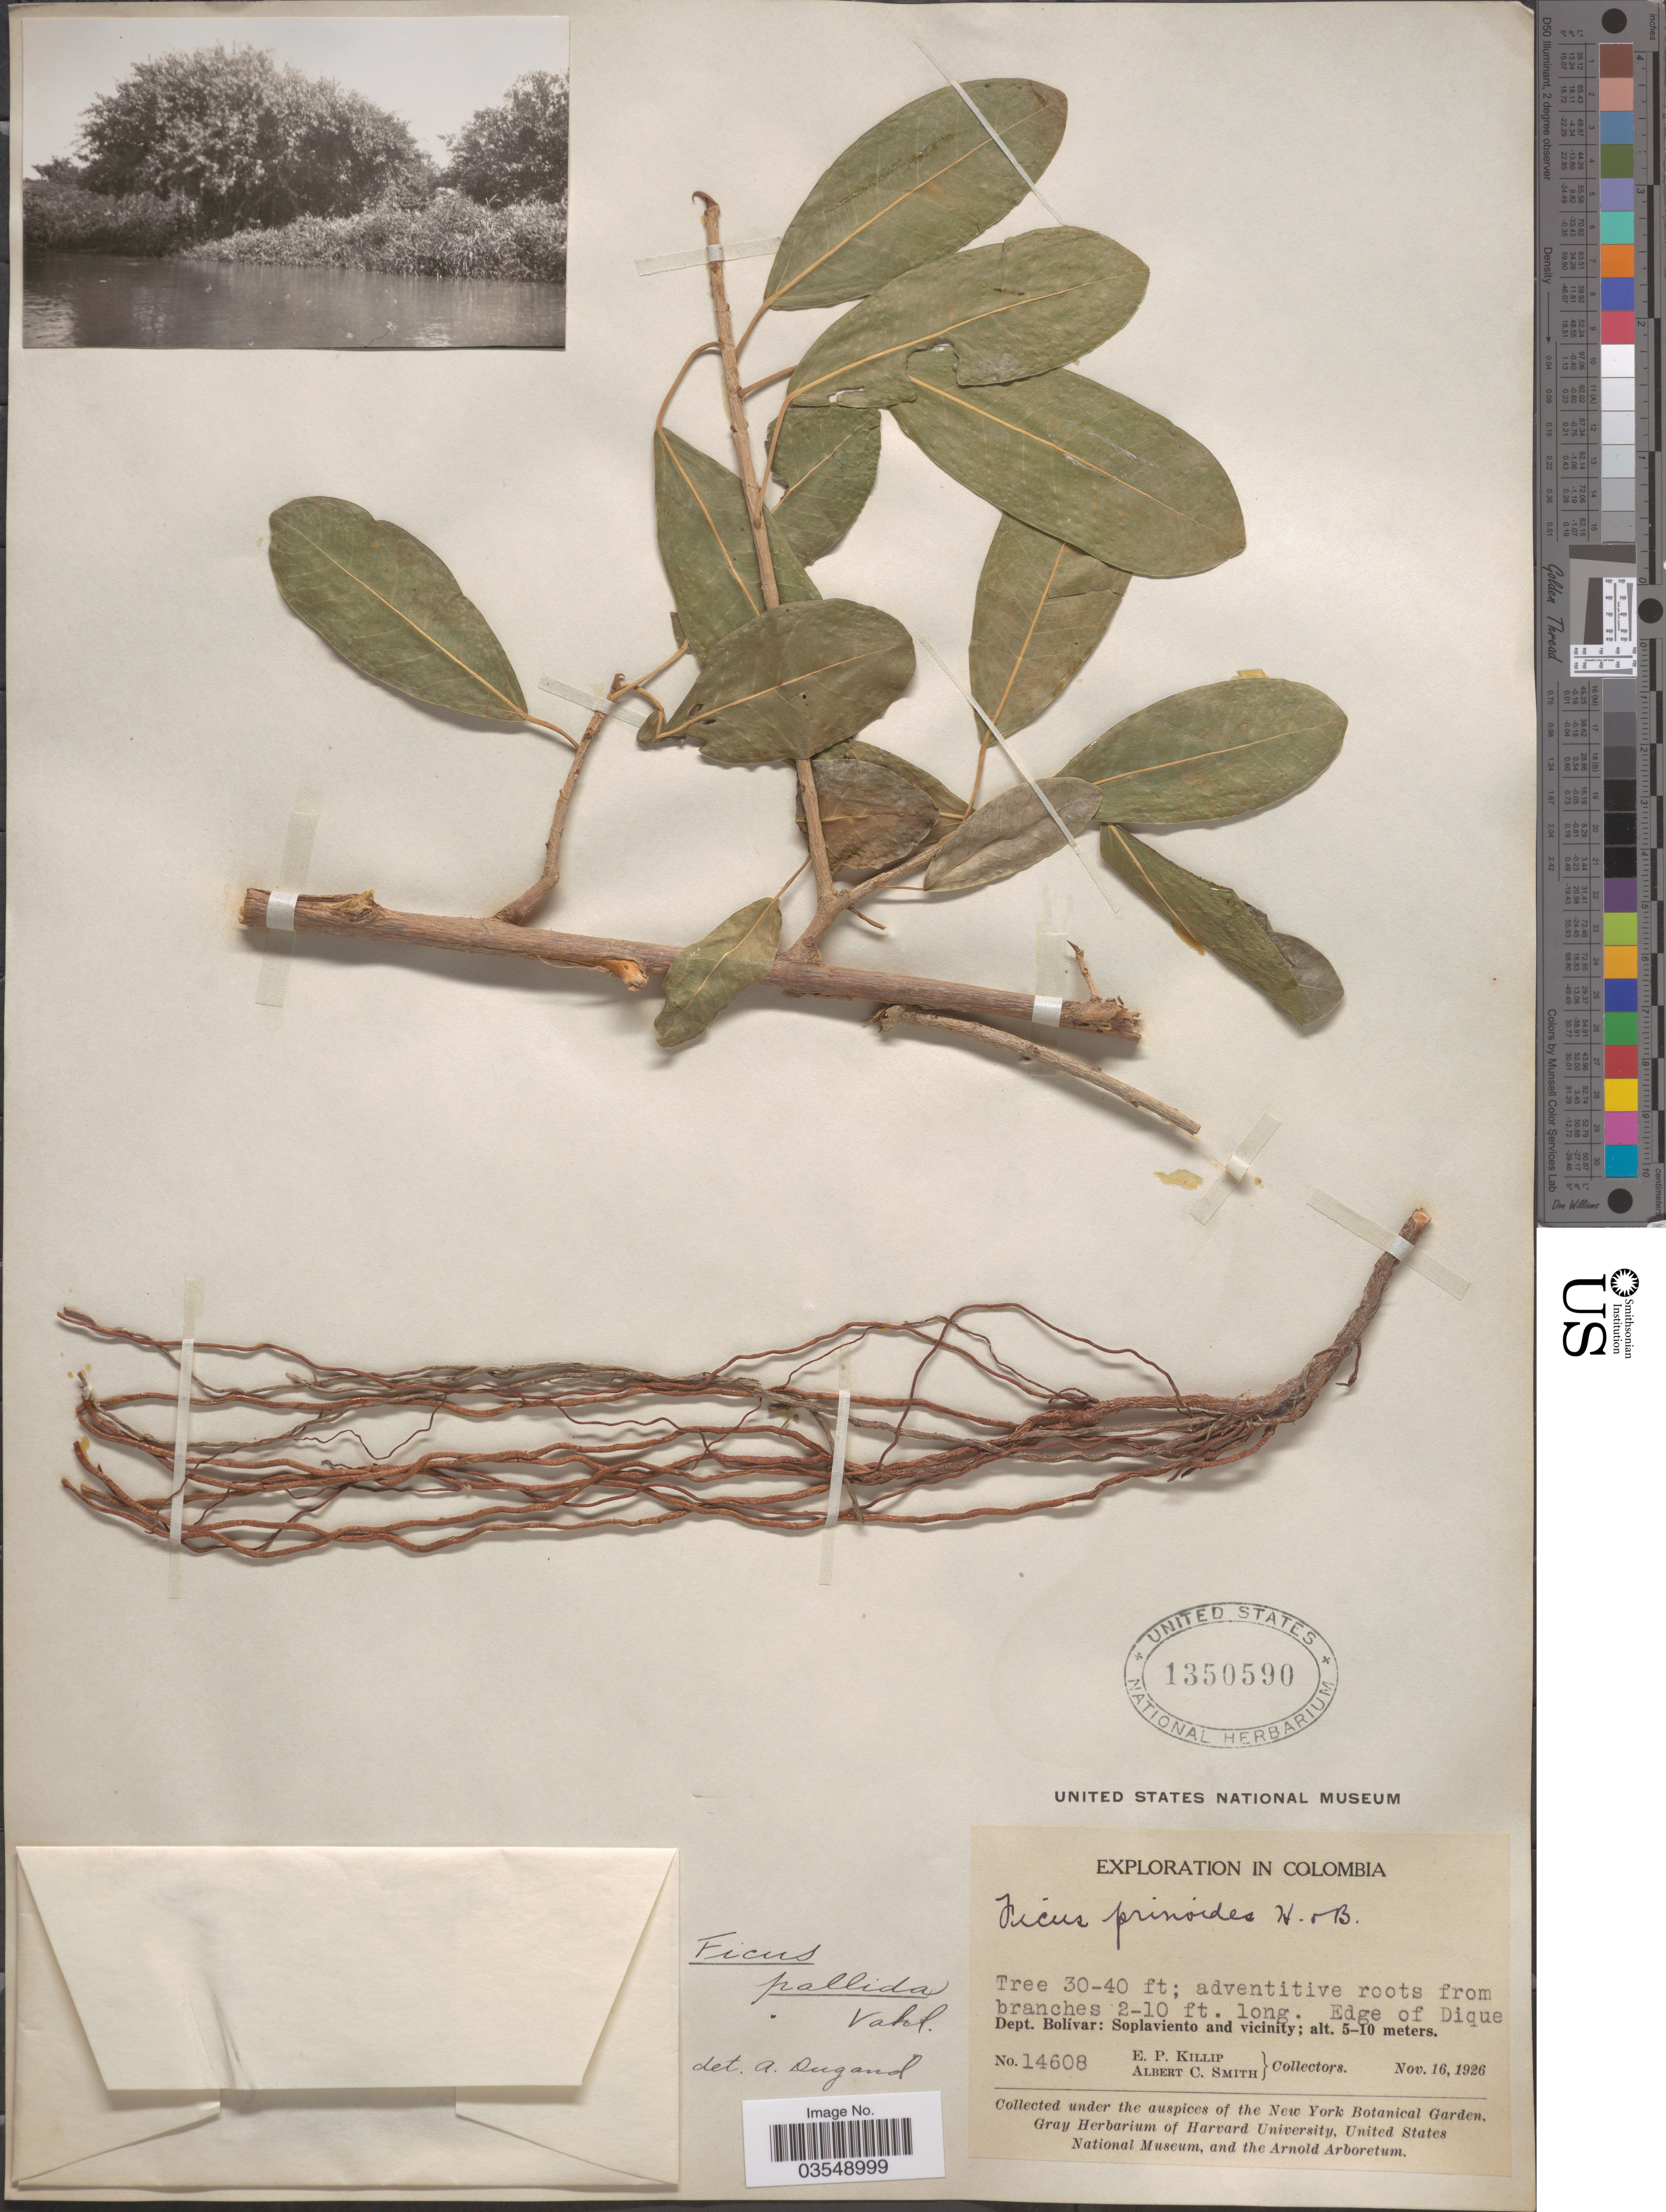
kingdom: Plantae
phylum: Tracheophyta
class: Magnoliopsida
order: Rosales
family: Moraceae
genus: Ficus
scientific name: Ficus pallida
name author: Vahl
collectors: E. P. Killip & A. C. Smith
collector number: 14608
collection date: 1926-11-16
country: Colombia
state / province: Bolívar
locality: Edge of Dique. Dept. Bolívar: Soplaviento and vicinity.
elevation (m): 5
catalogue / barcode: US 1350590